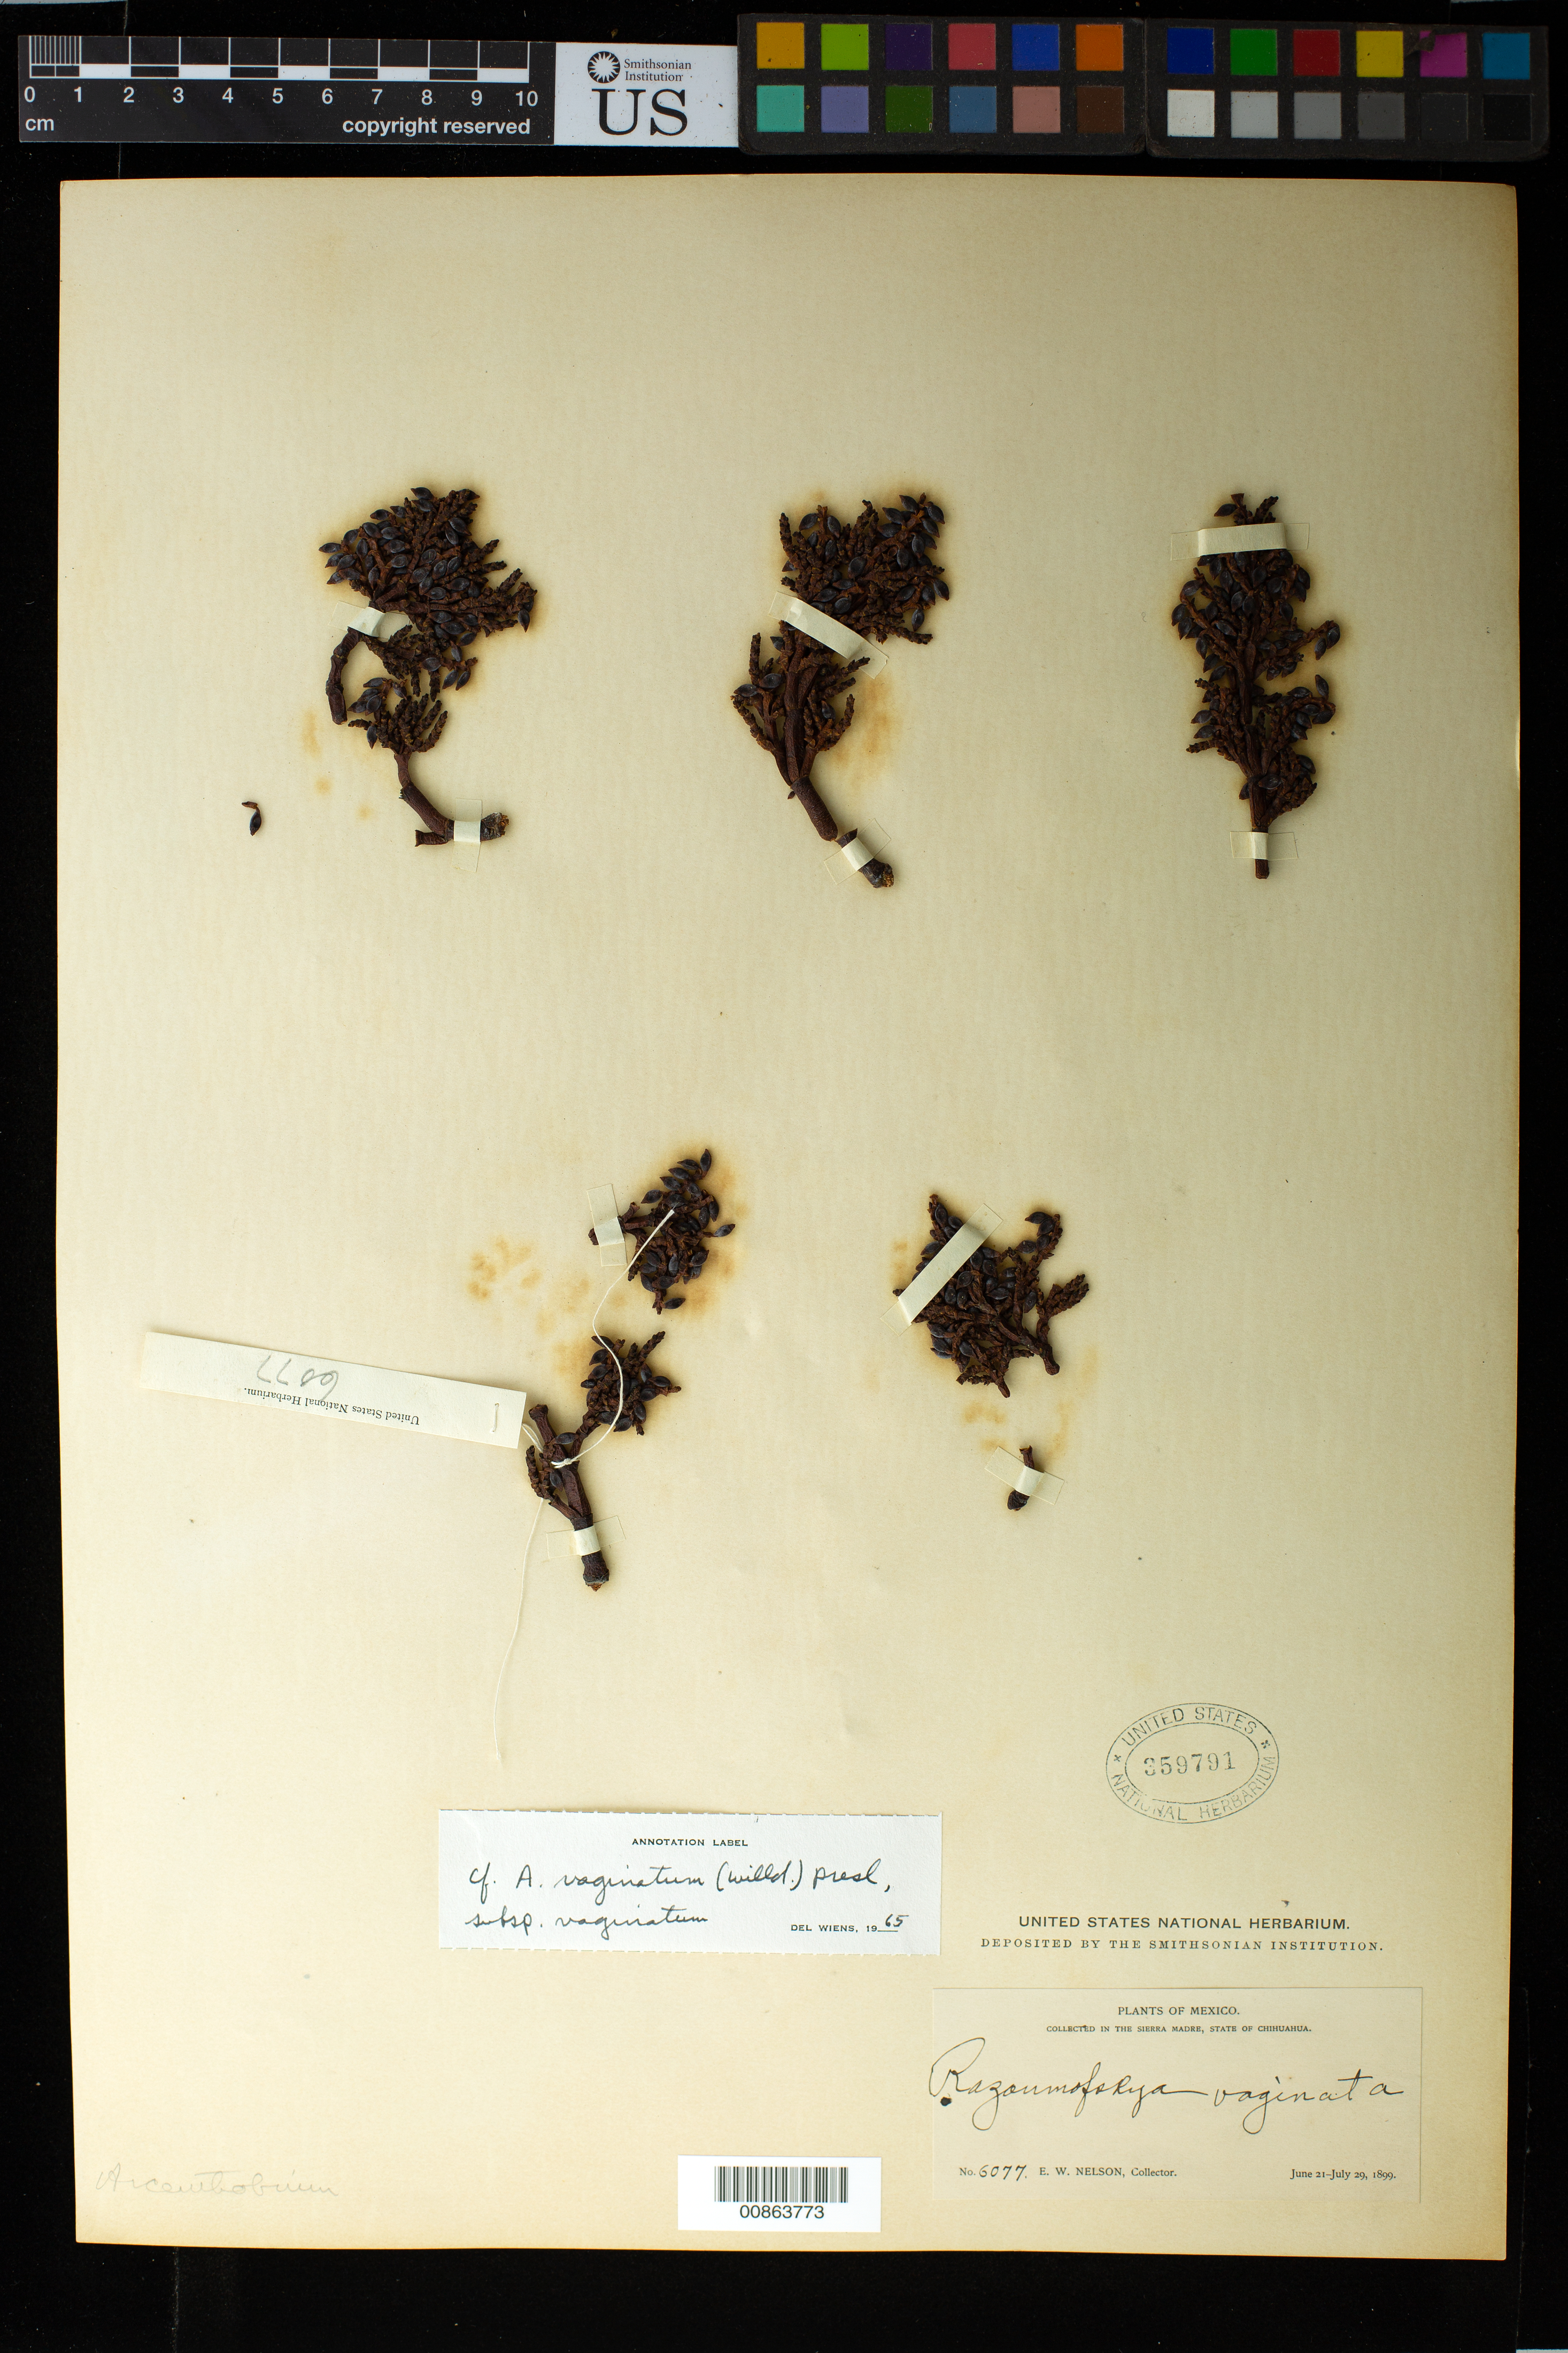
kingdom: Plantae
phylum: Tracheophyta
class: Magnoliopsida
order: Santalales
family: Viscaceae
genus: Arceuthobium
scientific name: Arceuthobium vaginatum subsp. vaginatum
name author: (Humb. & Bonpl. ex Willd.) J. Presl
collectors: E. W. Nelson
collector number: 6077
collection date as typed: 21 Jun 1899 to 29 Jul 1899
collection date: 1899-06-21/1899-07-29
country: Mexico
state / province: Chihuahua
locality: Sierra Madre, Chihuahua.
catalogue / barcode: US 359791